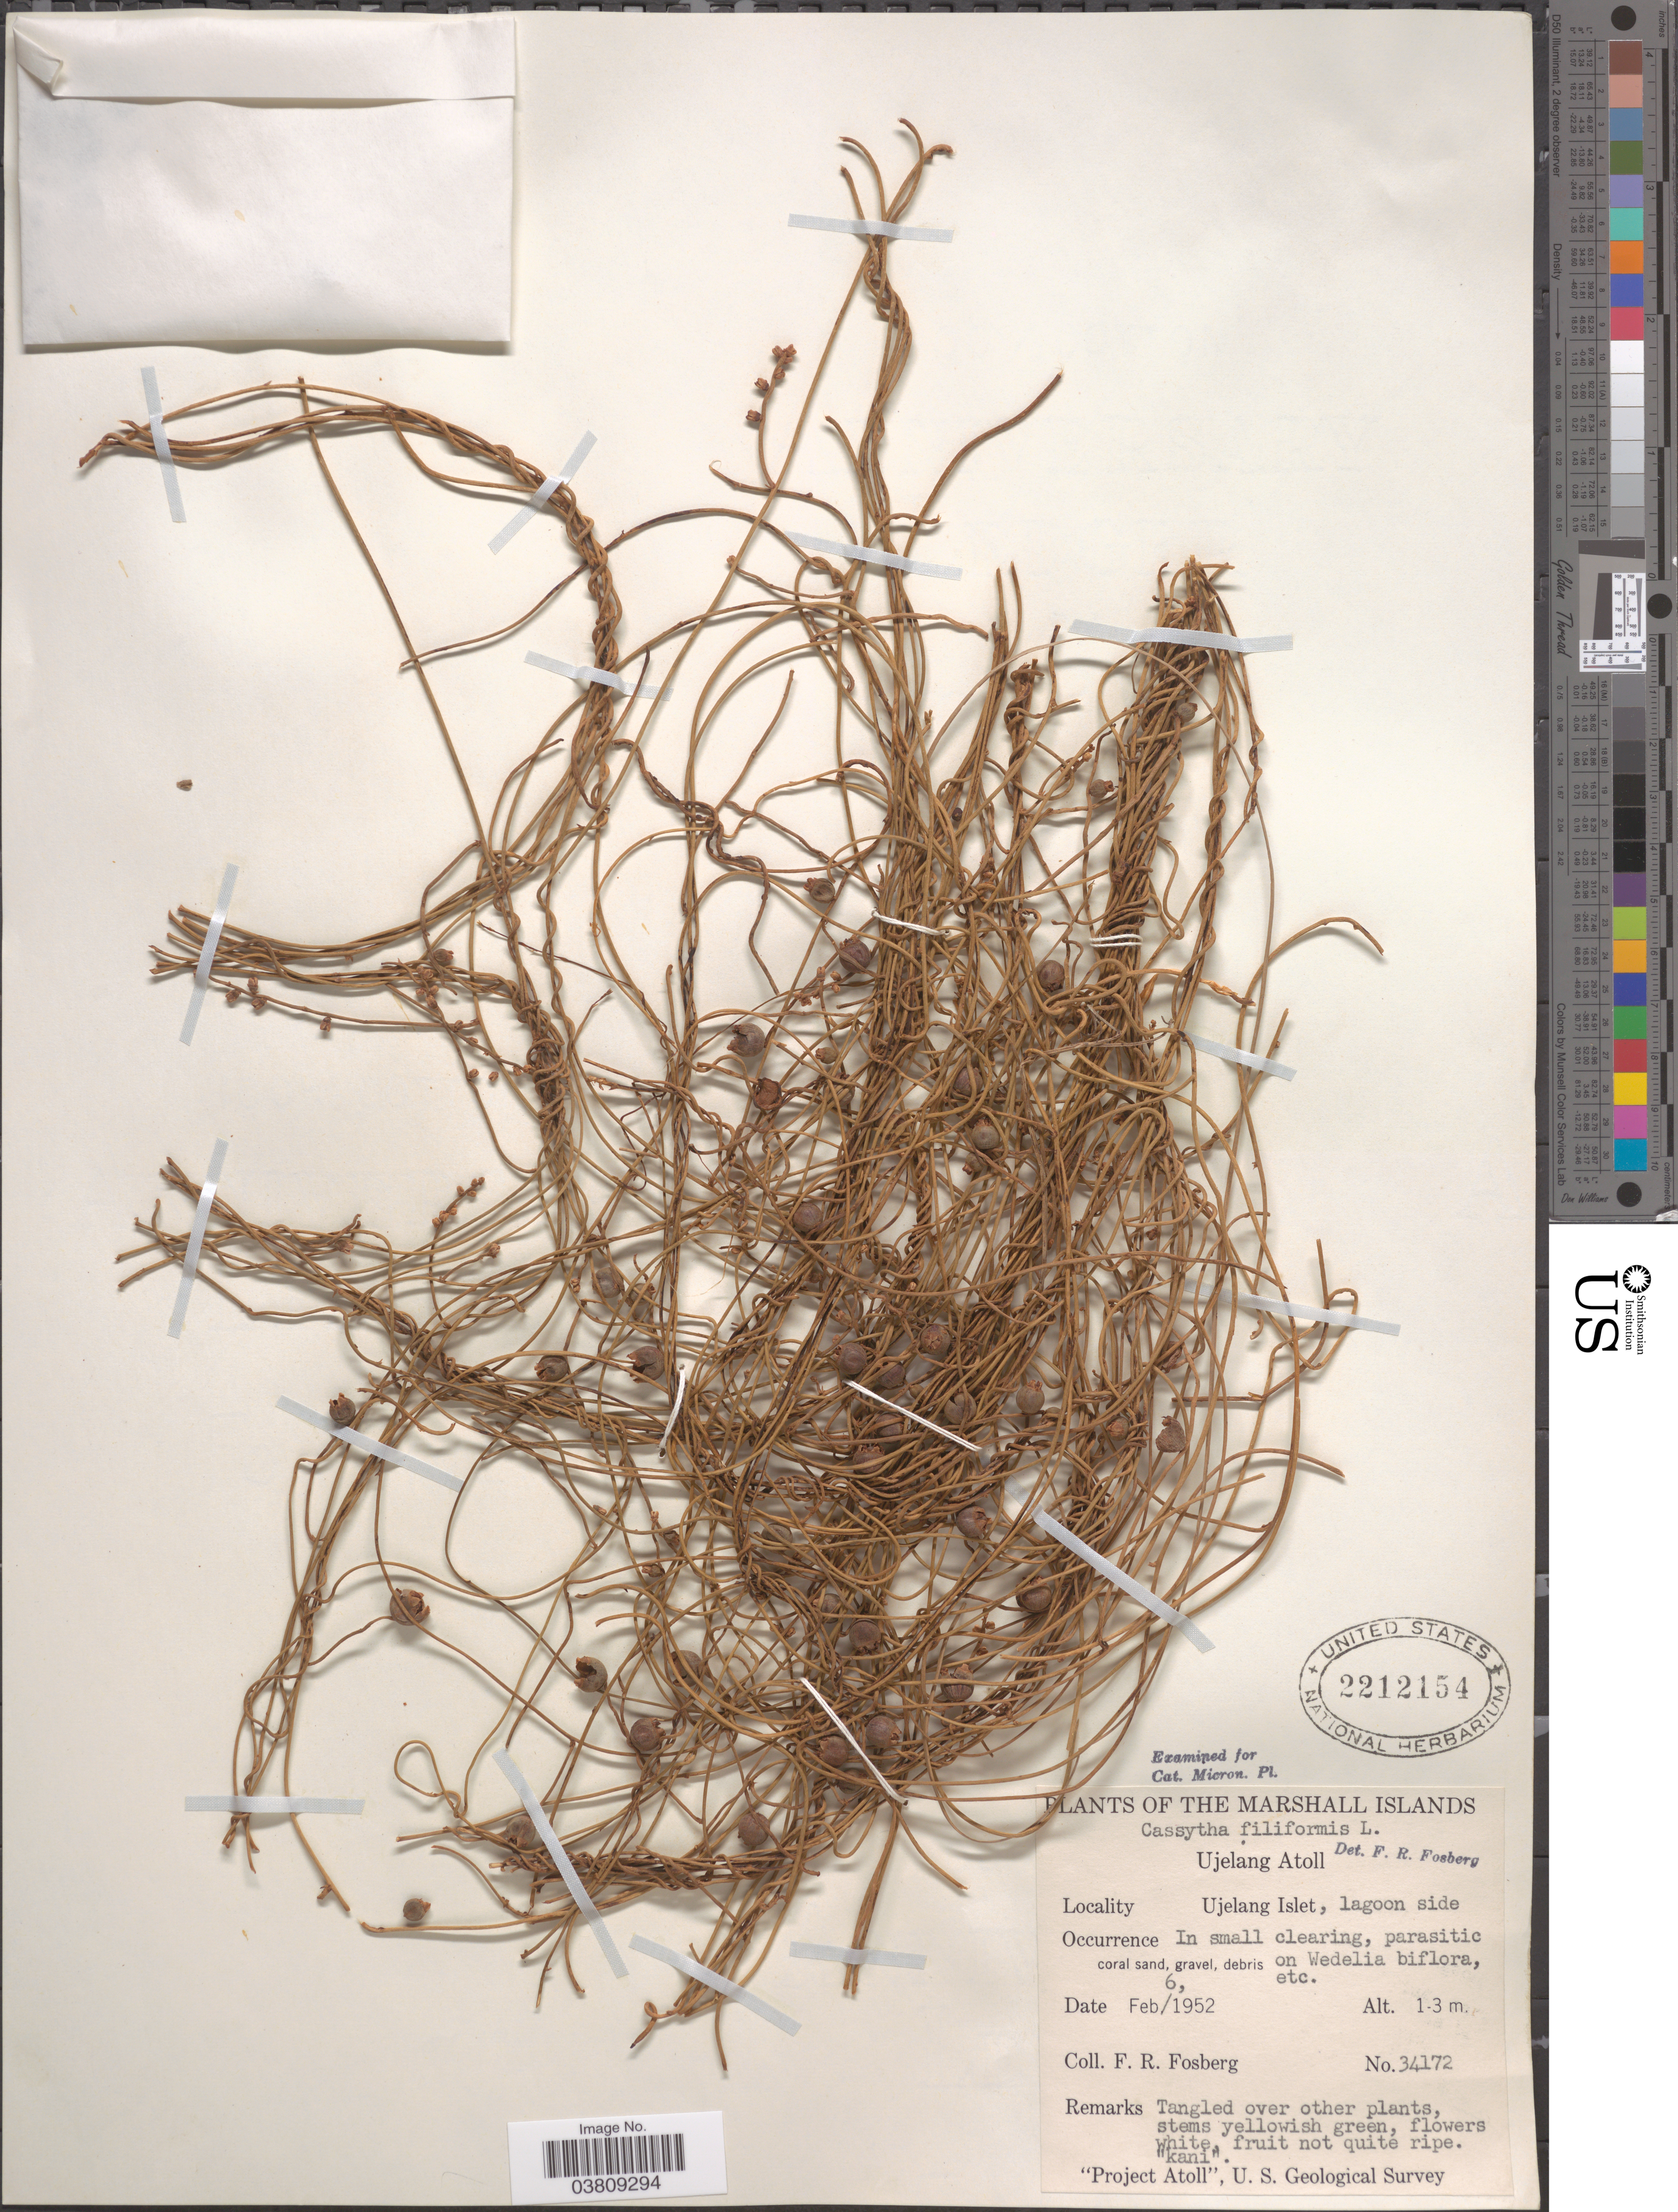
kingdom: Plantae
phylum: Tracheophyta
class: Magnoliopsida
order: Laurales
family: Lauraceae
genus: Cassytha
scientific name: Cassytha filiformis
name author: L.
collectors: F. R. Fosberg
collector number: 34172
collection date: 1952-02-06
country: Marshall Islands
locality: Ujelang Atoll. Ujelang Islet, lagoon side.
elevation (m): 1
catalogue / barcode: US 2212154